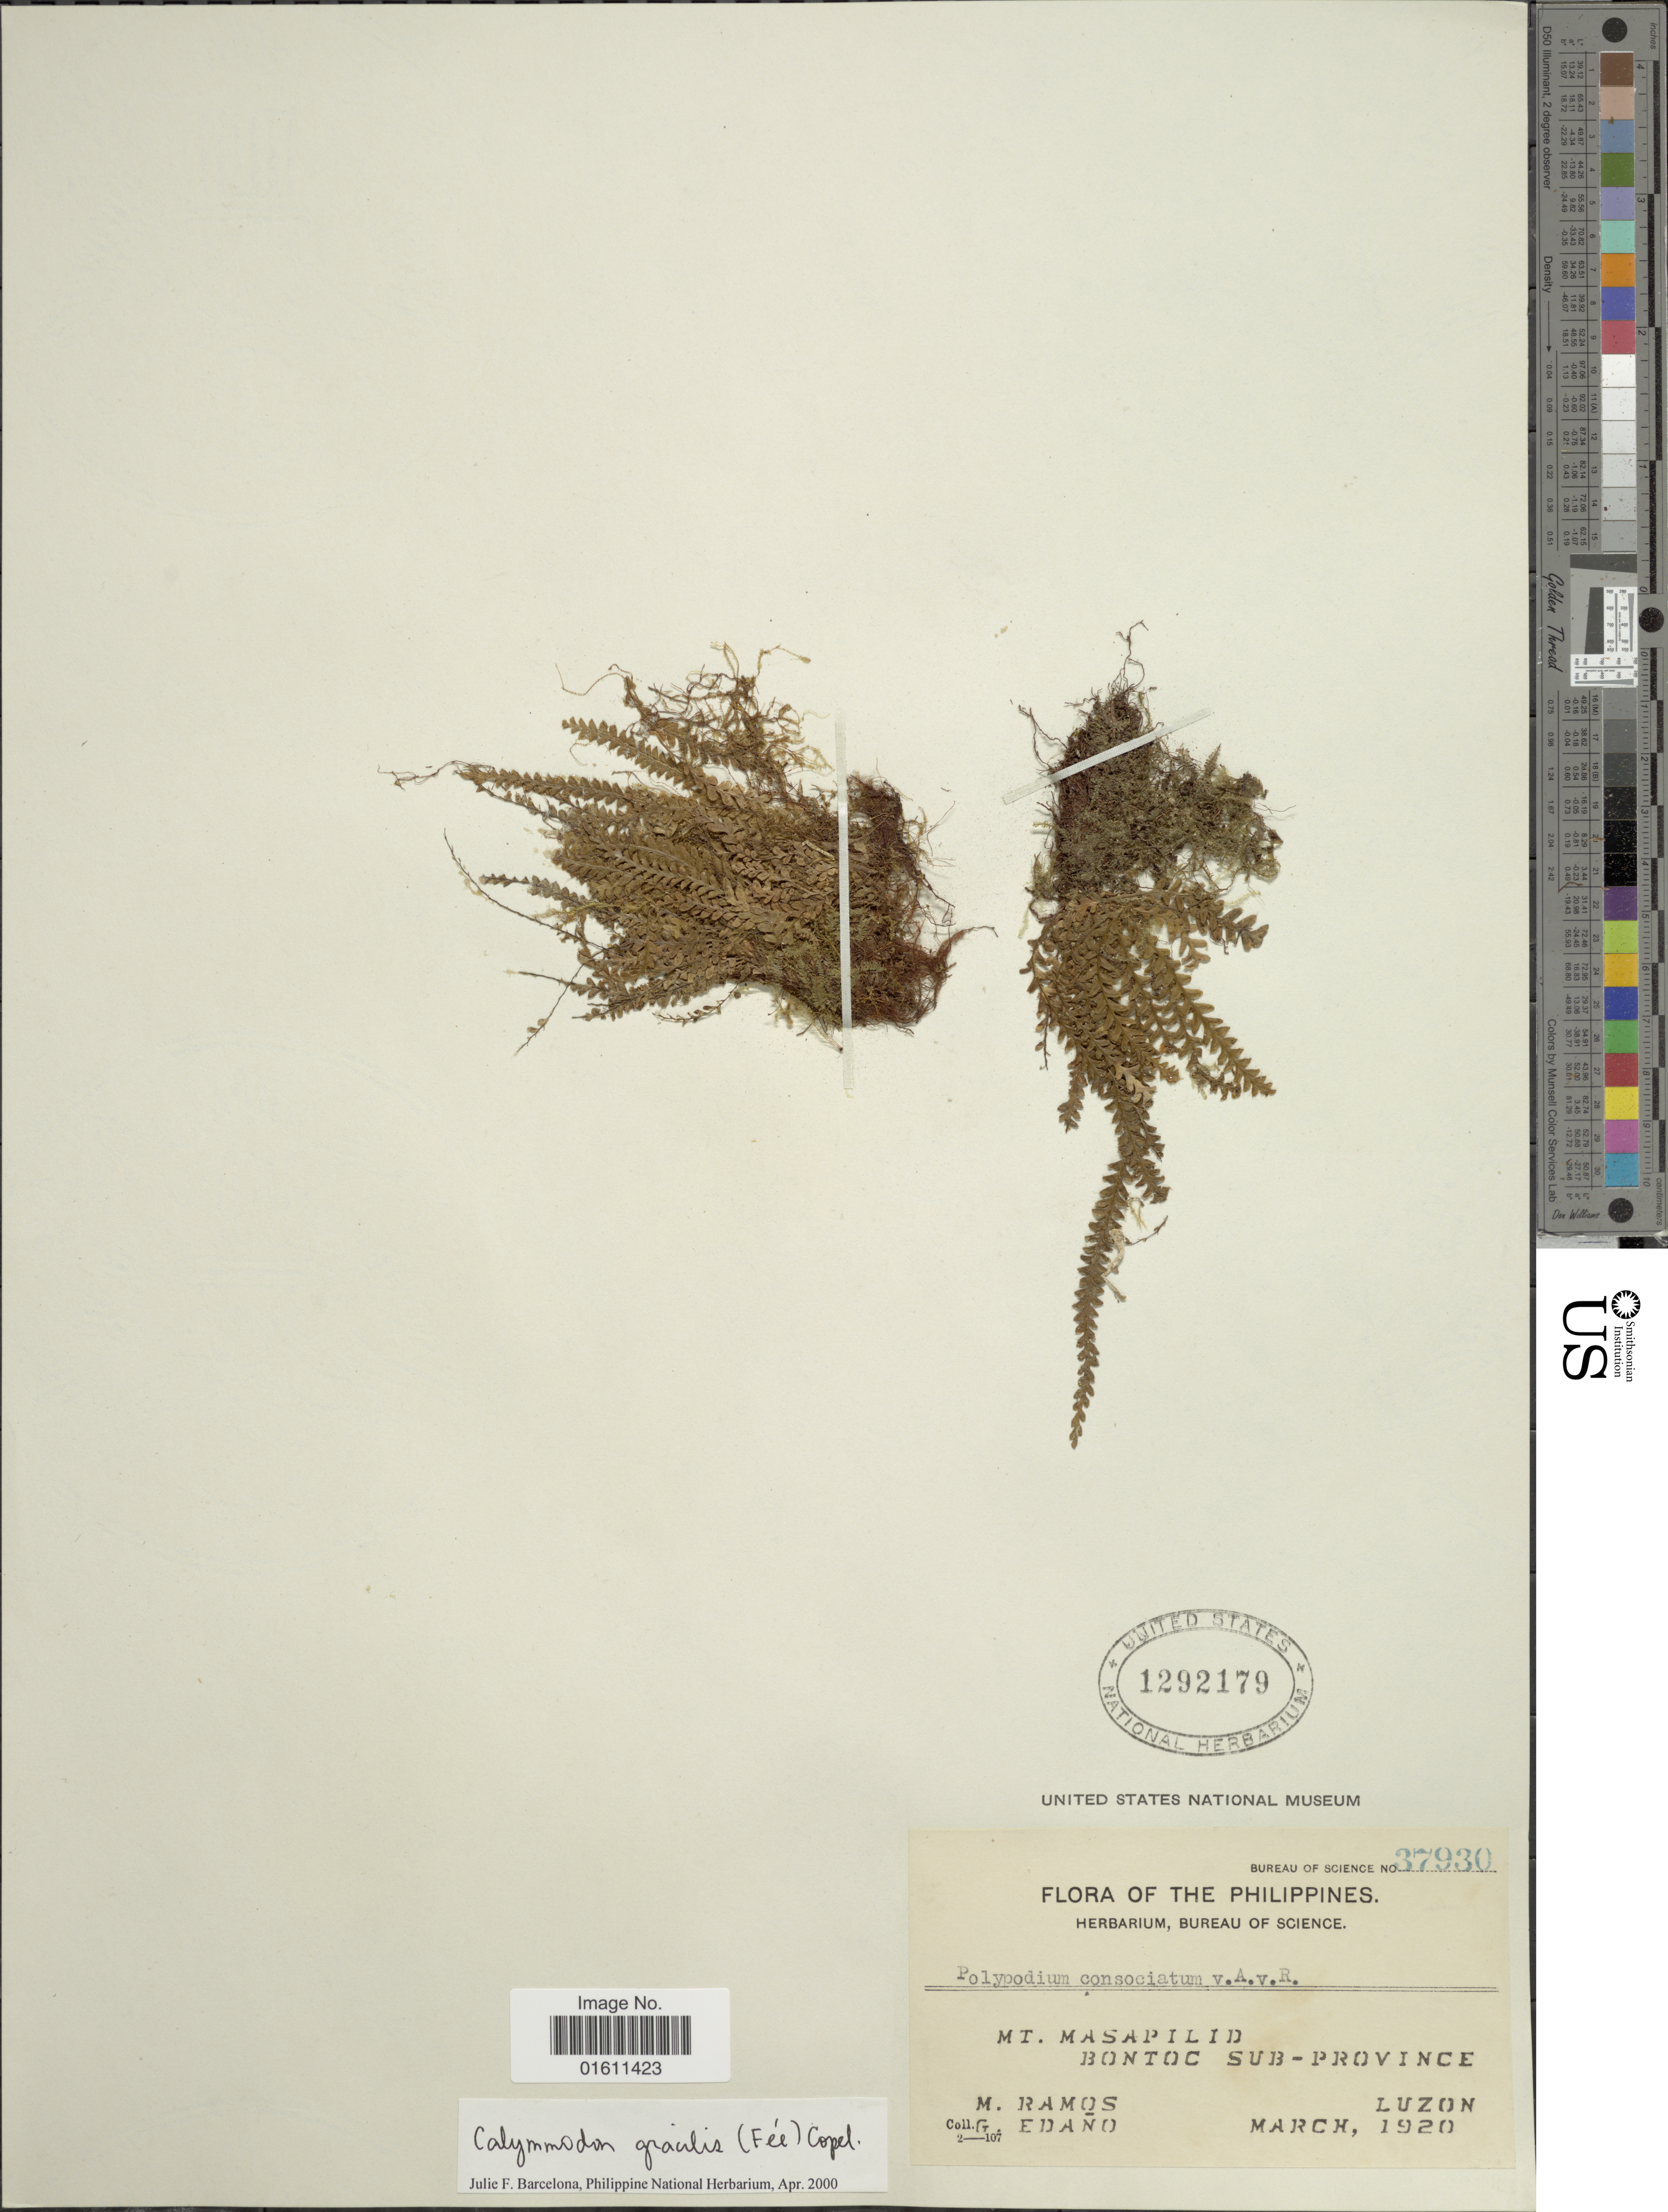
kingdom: Plantae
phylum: Tracheophyta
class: Polypodiopsida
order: Polypodiales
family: Polypodiaceae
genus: Calymmodon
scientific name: Calymmodon gracilis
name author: (Fée) Copel.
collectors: M. Ramos & G. Edaño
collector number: Bureau of Science 37930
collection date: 1920-03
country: Philippines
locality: The Philippines, Mt. Masapilid Bontoc Sub-Province Luzon.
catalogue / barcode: US 1292179